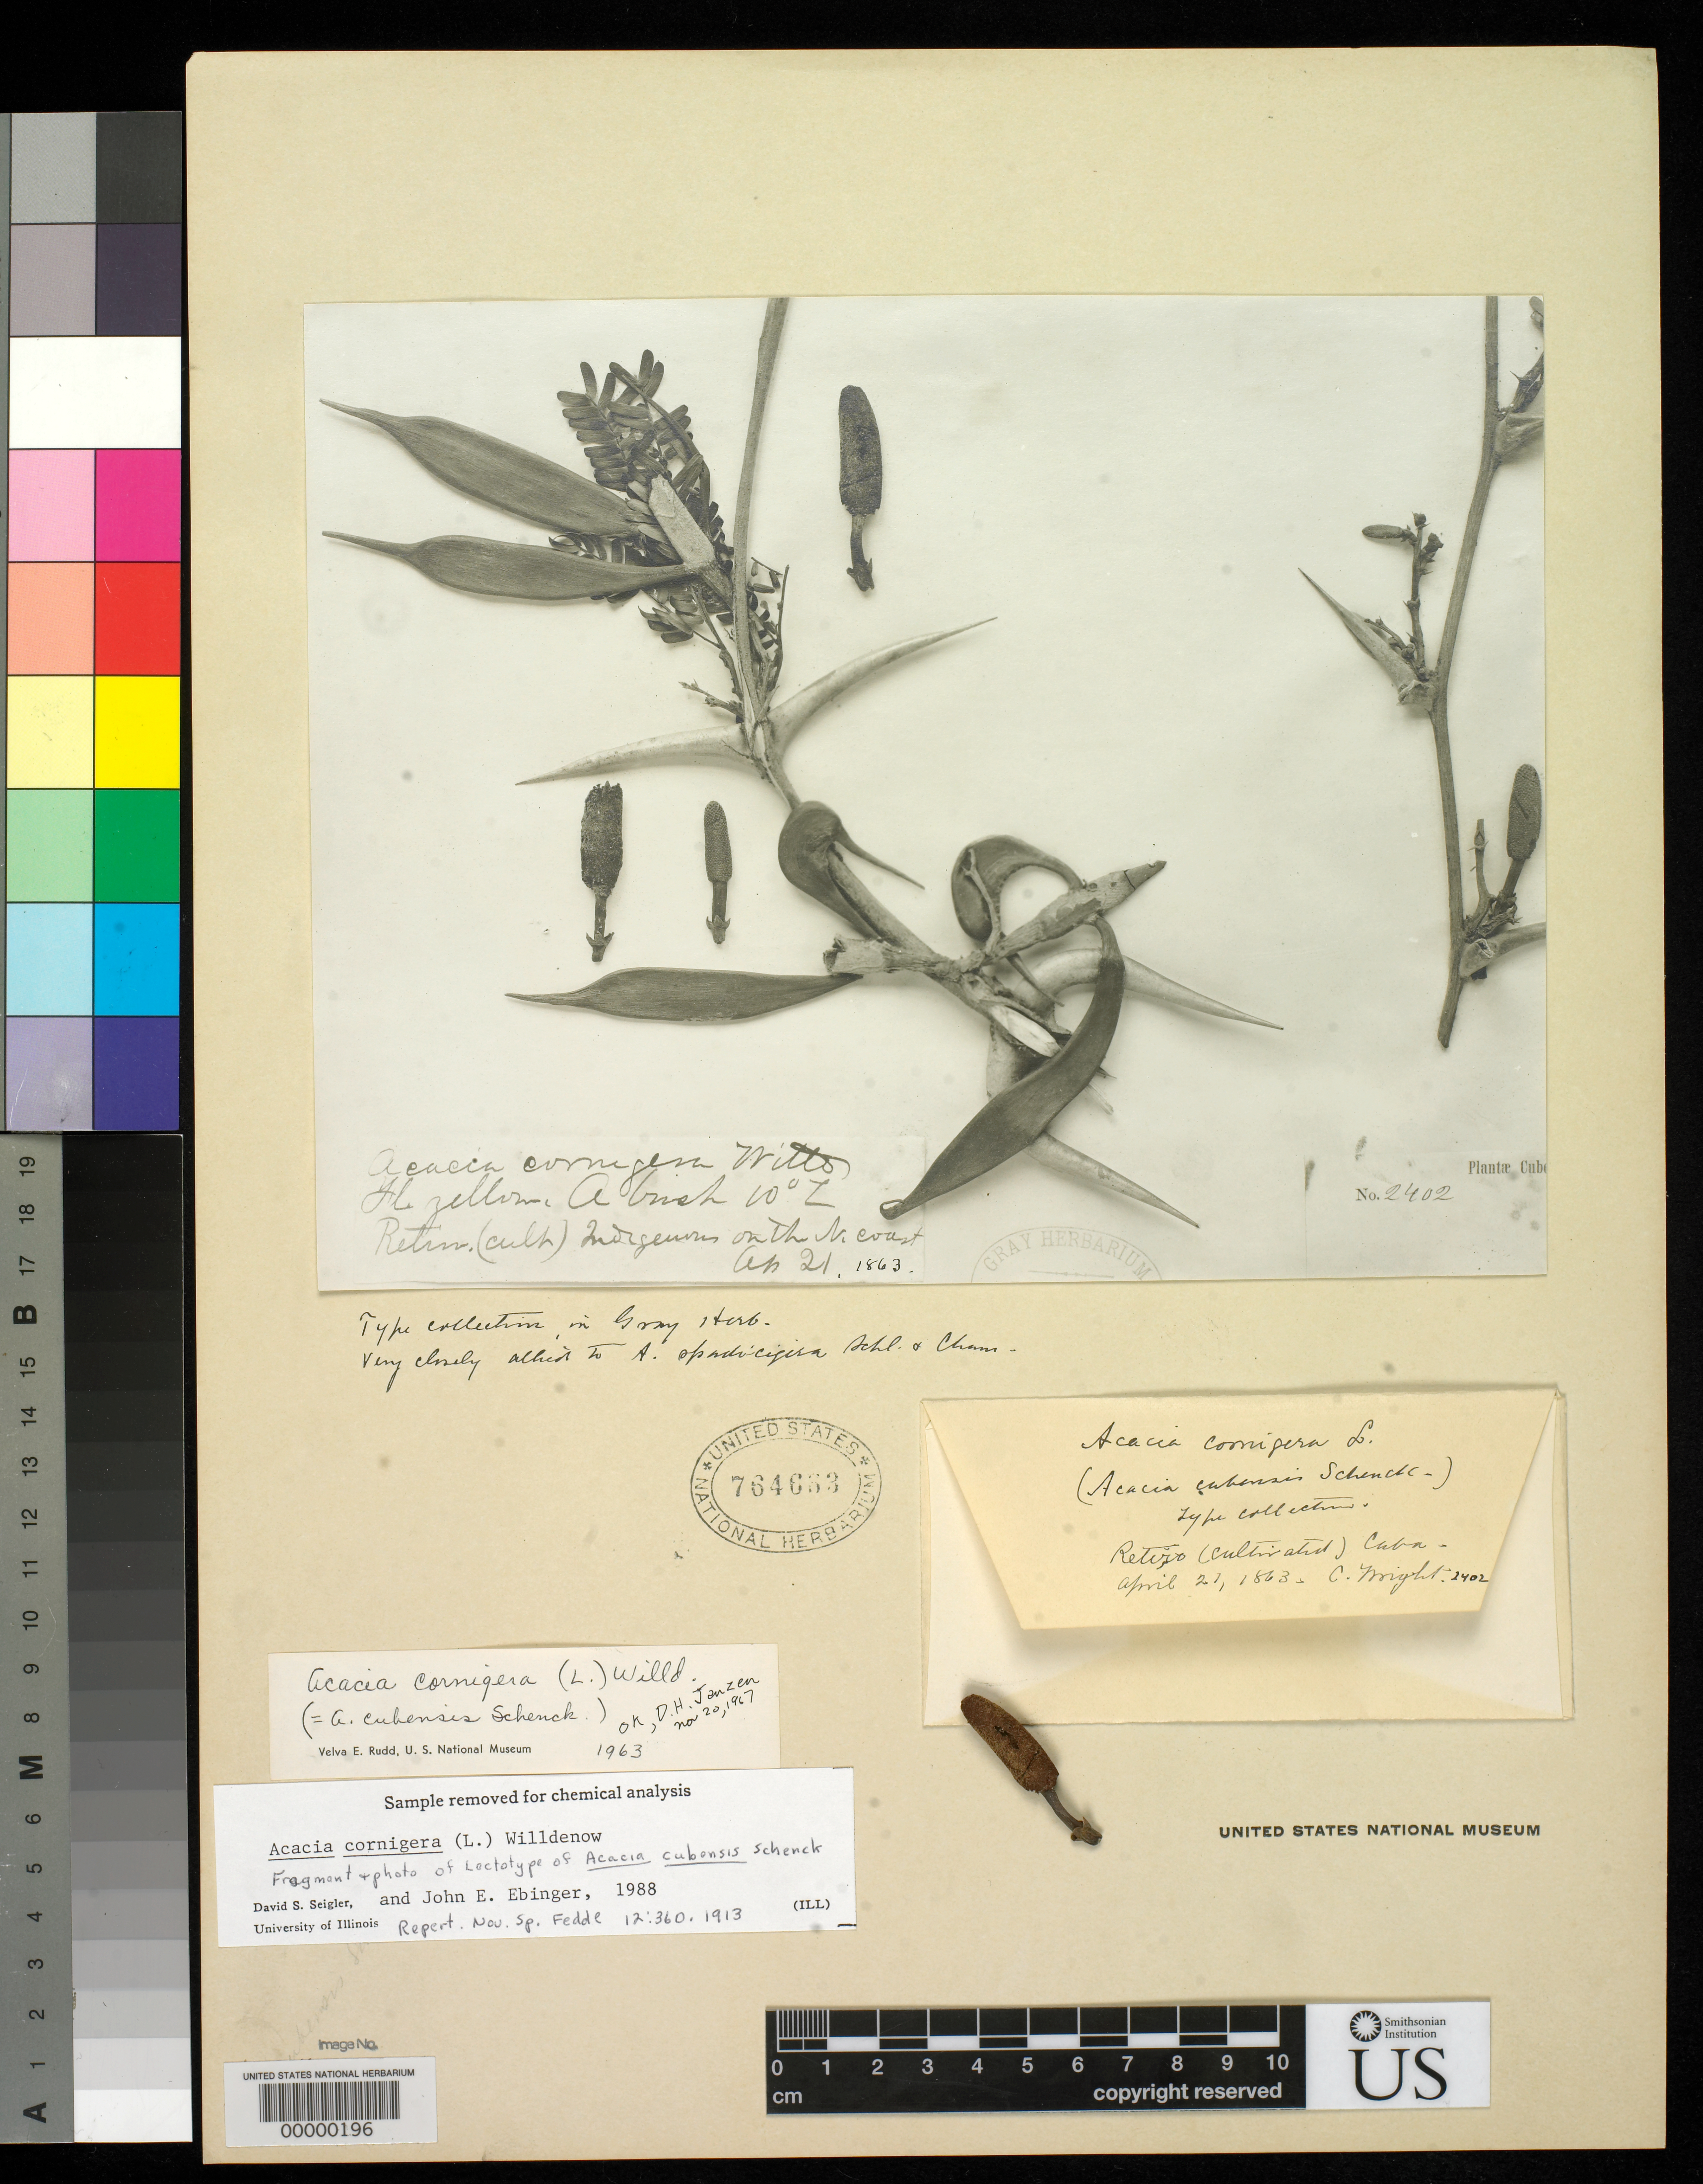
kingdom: Plantae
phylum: Tracheophyta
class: Magnoliopsida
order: Fabales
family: Fabaceae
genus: Acacia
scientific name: Acacia cubensis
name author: Schenck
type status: Syntype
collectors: C. Wright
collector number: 2402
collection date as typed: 21 Apr 1863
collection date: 1863-04-21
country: Cuba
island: Greater Antilles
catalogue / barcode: US 764633